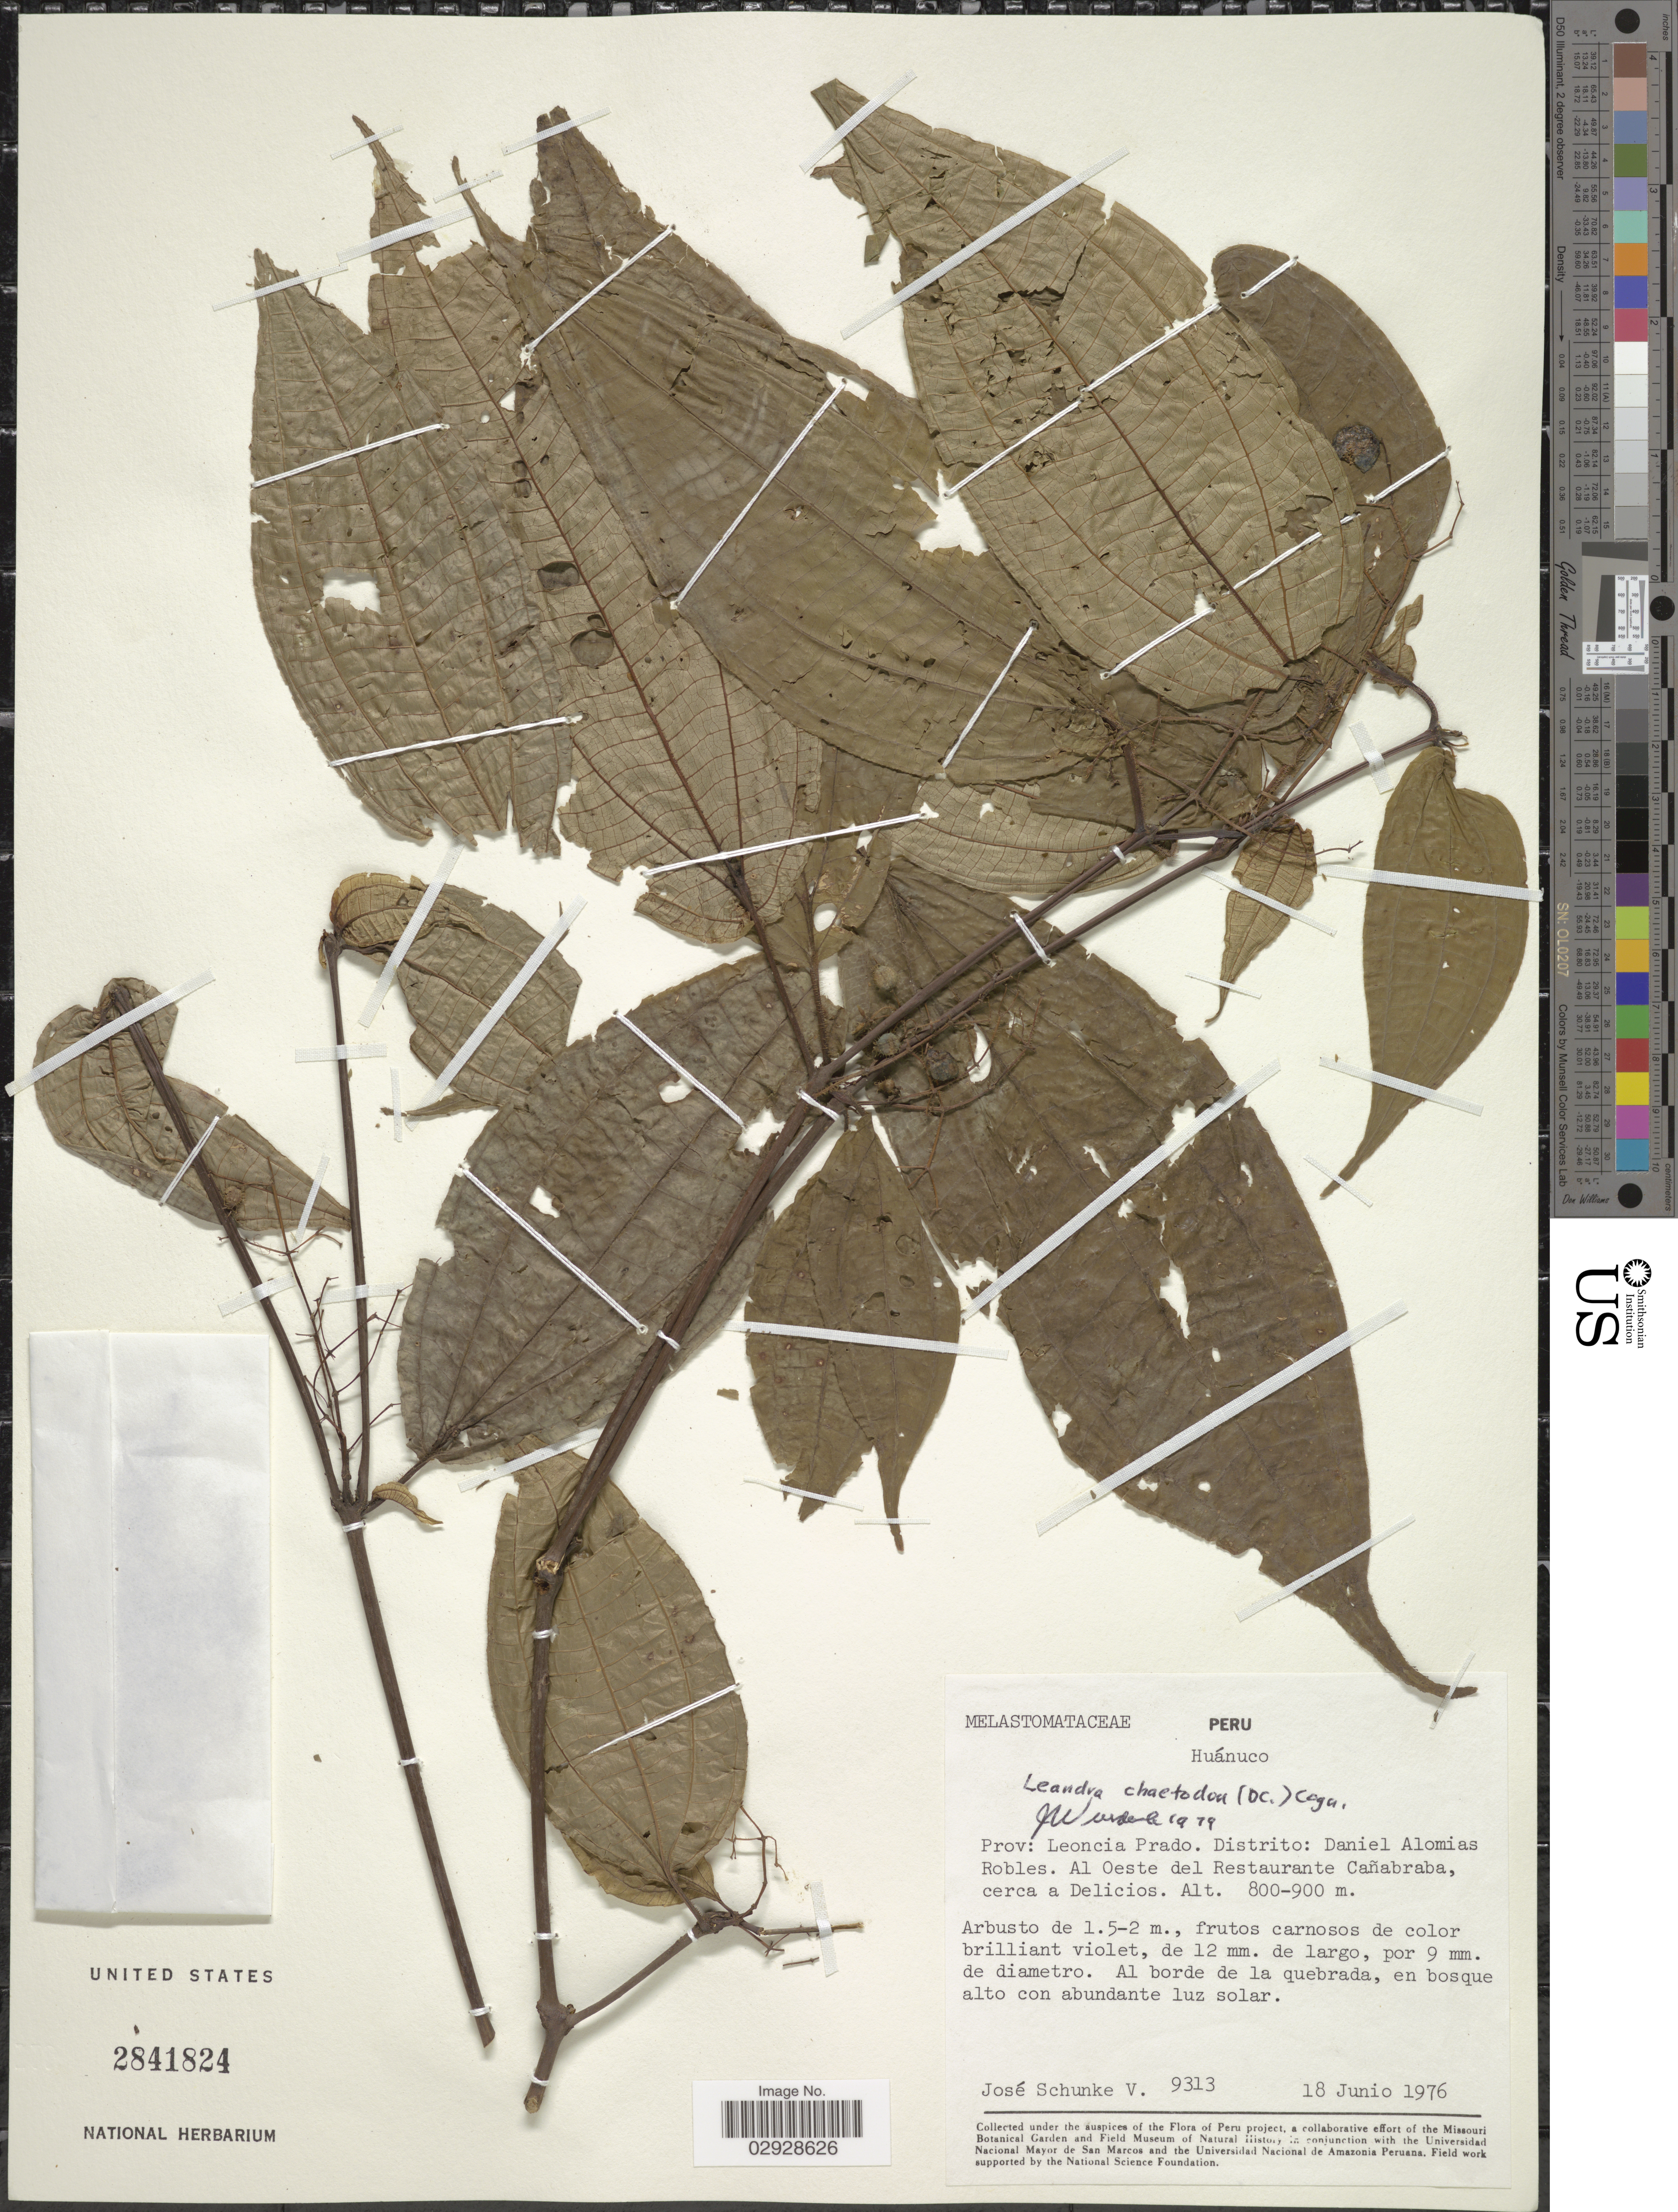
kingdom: Plantae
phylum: Tracheophyta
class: Magnoliopsida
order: Myrtales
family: Melastomataceae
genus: Leandra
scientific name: Leandra chaetodon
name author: (DC.) Cogn.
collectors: J. Schunke Vigo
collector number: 9313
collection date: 1976-06-18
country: Peru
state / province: Huánuco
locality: Prov: Leoncia Prado. Distrito: Daniel Alomias Robles. Al Oeste del Restaurante Cañabraba, cerca a Delicios.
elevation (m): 800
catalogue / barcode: US 2841824